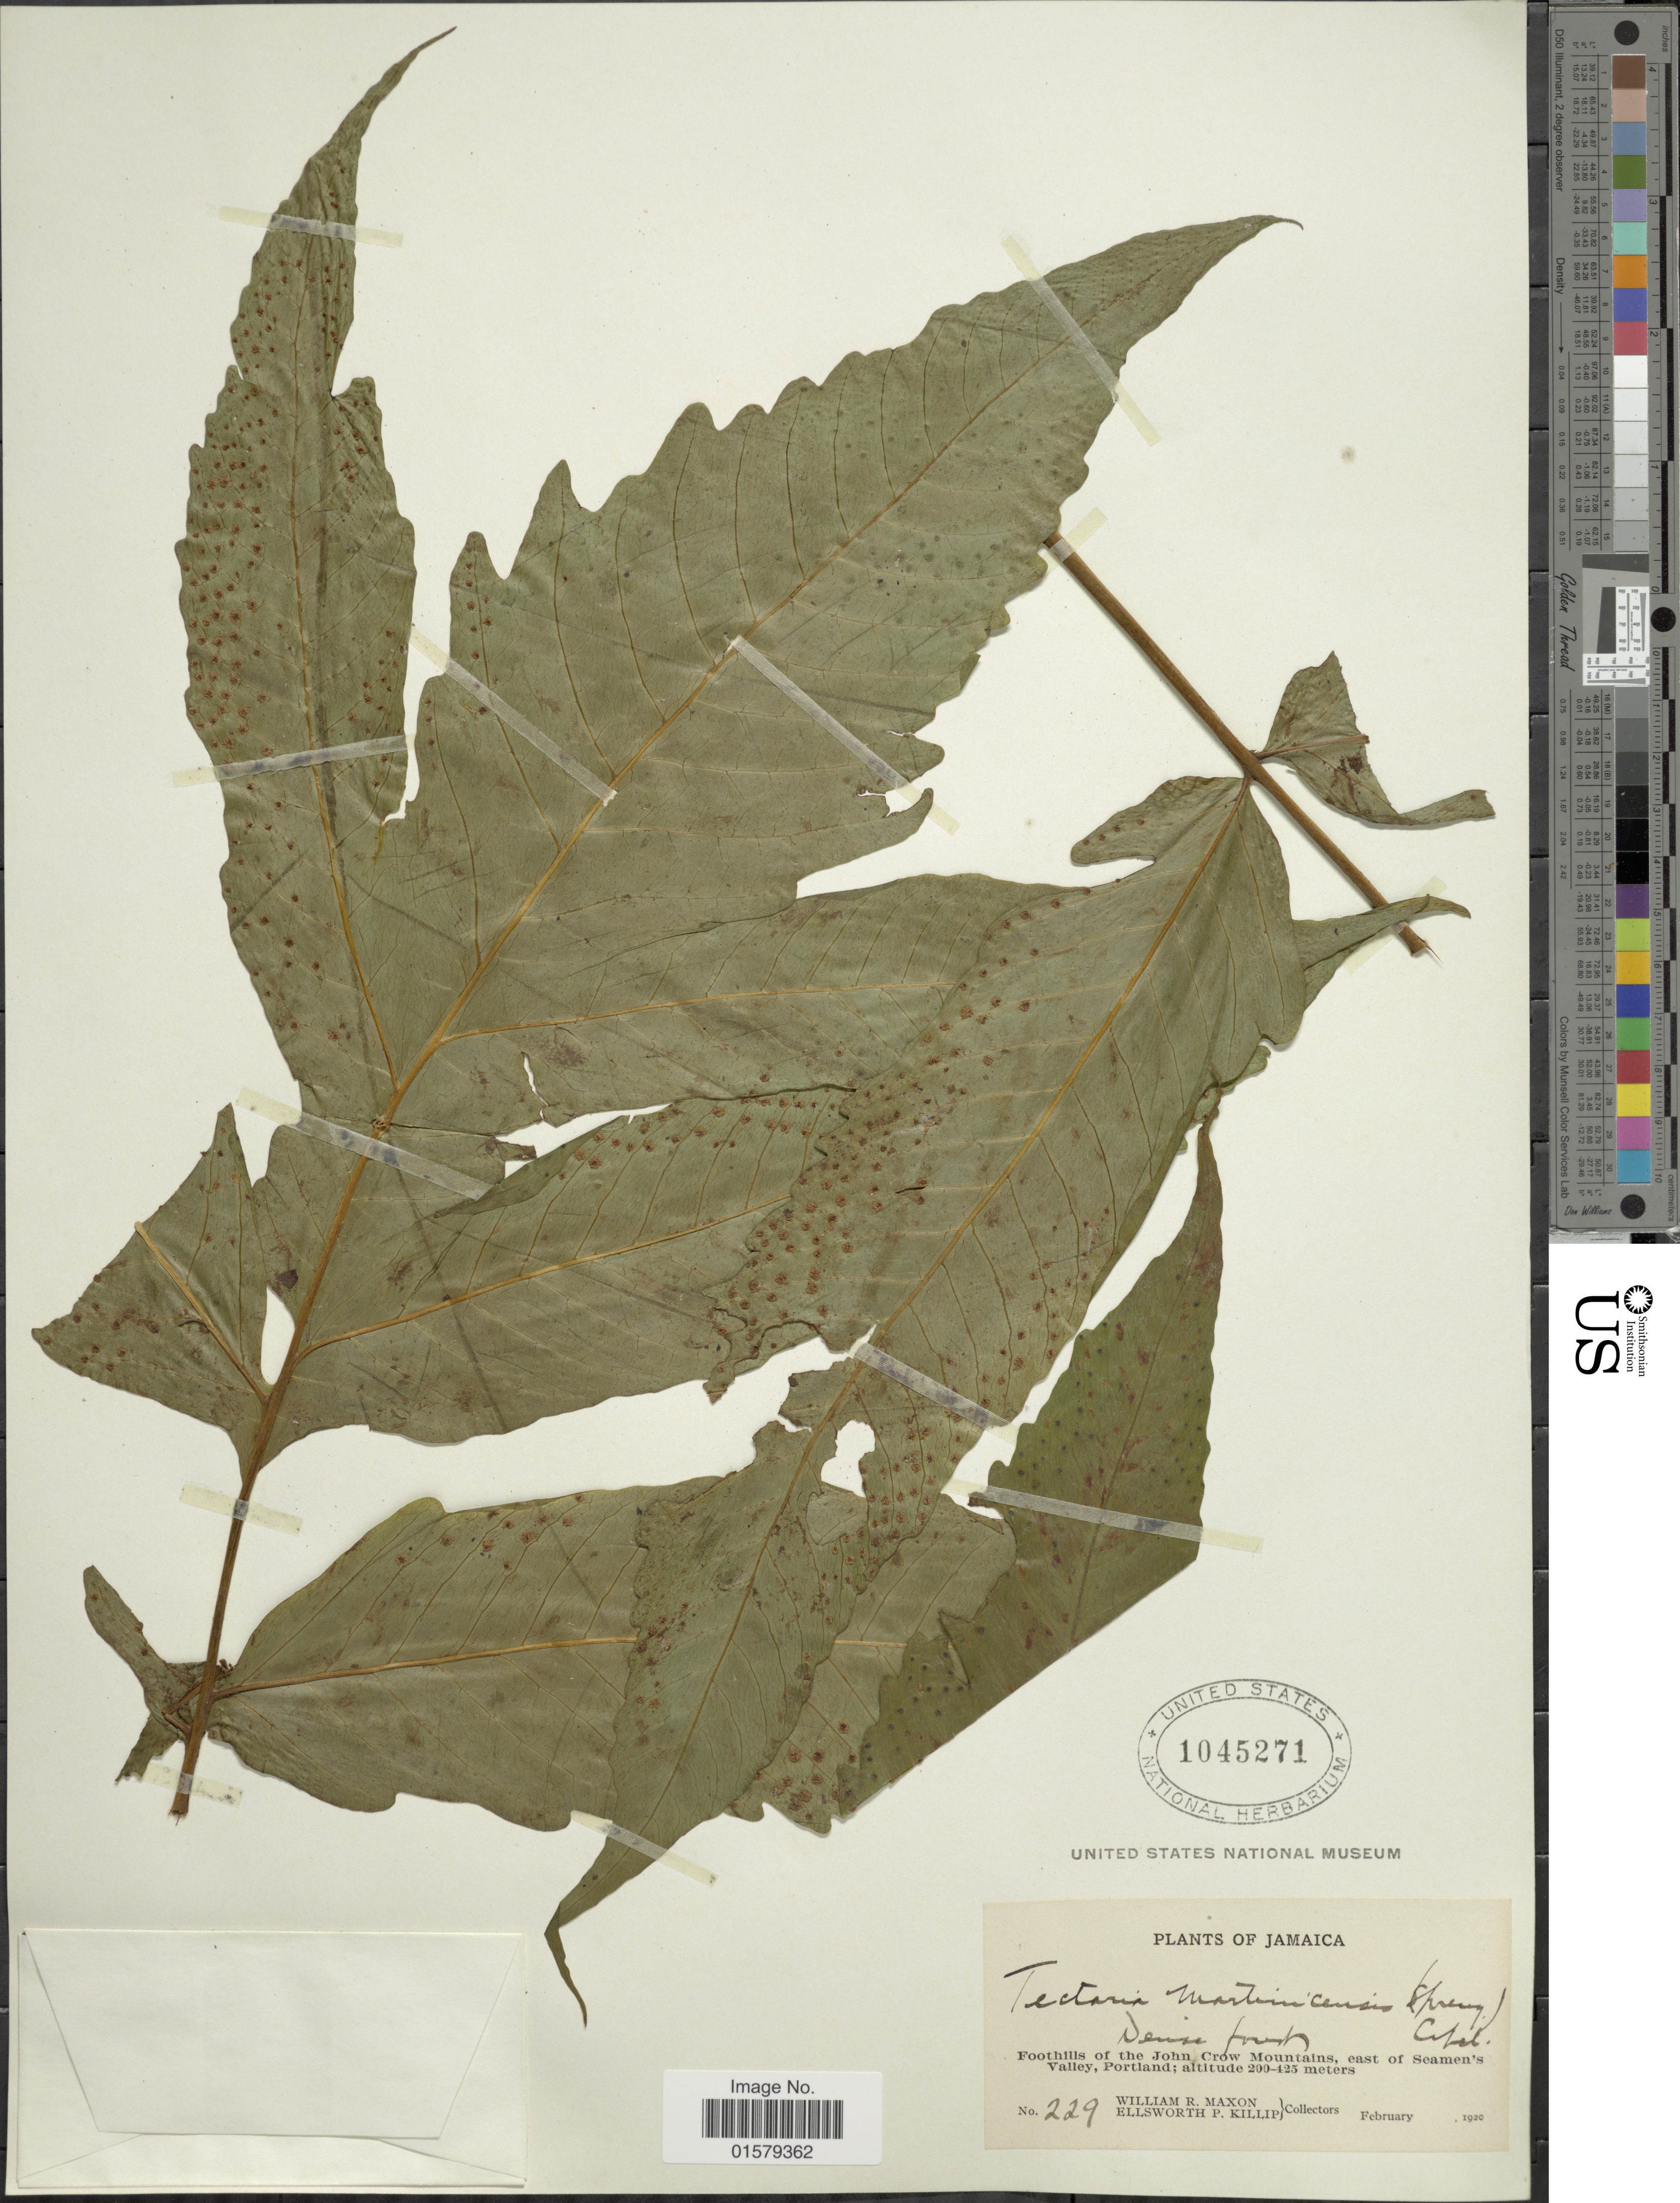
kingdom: Plantae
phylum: Tracheophyta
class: Polypodiopsida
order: Polypodiales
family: Tectariaceae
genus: Tectaria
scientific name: Tectaria incisa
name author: Cav.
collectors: W. R. Maxon & E. P. Killip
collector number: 229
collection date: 1920-02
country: Jamaica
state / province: Portland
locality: Foothills of the John Crow Mountains, east of Seamen's Valley.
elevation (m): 200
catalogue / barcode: US 1045271